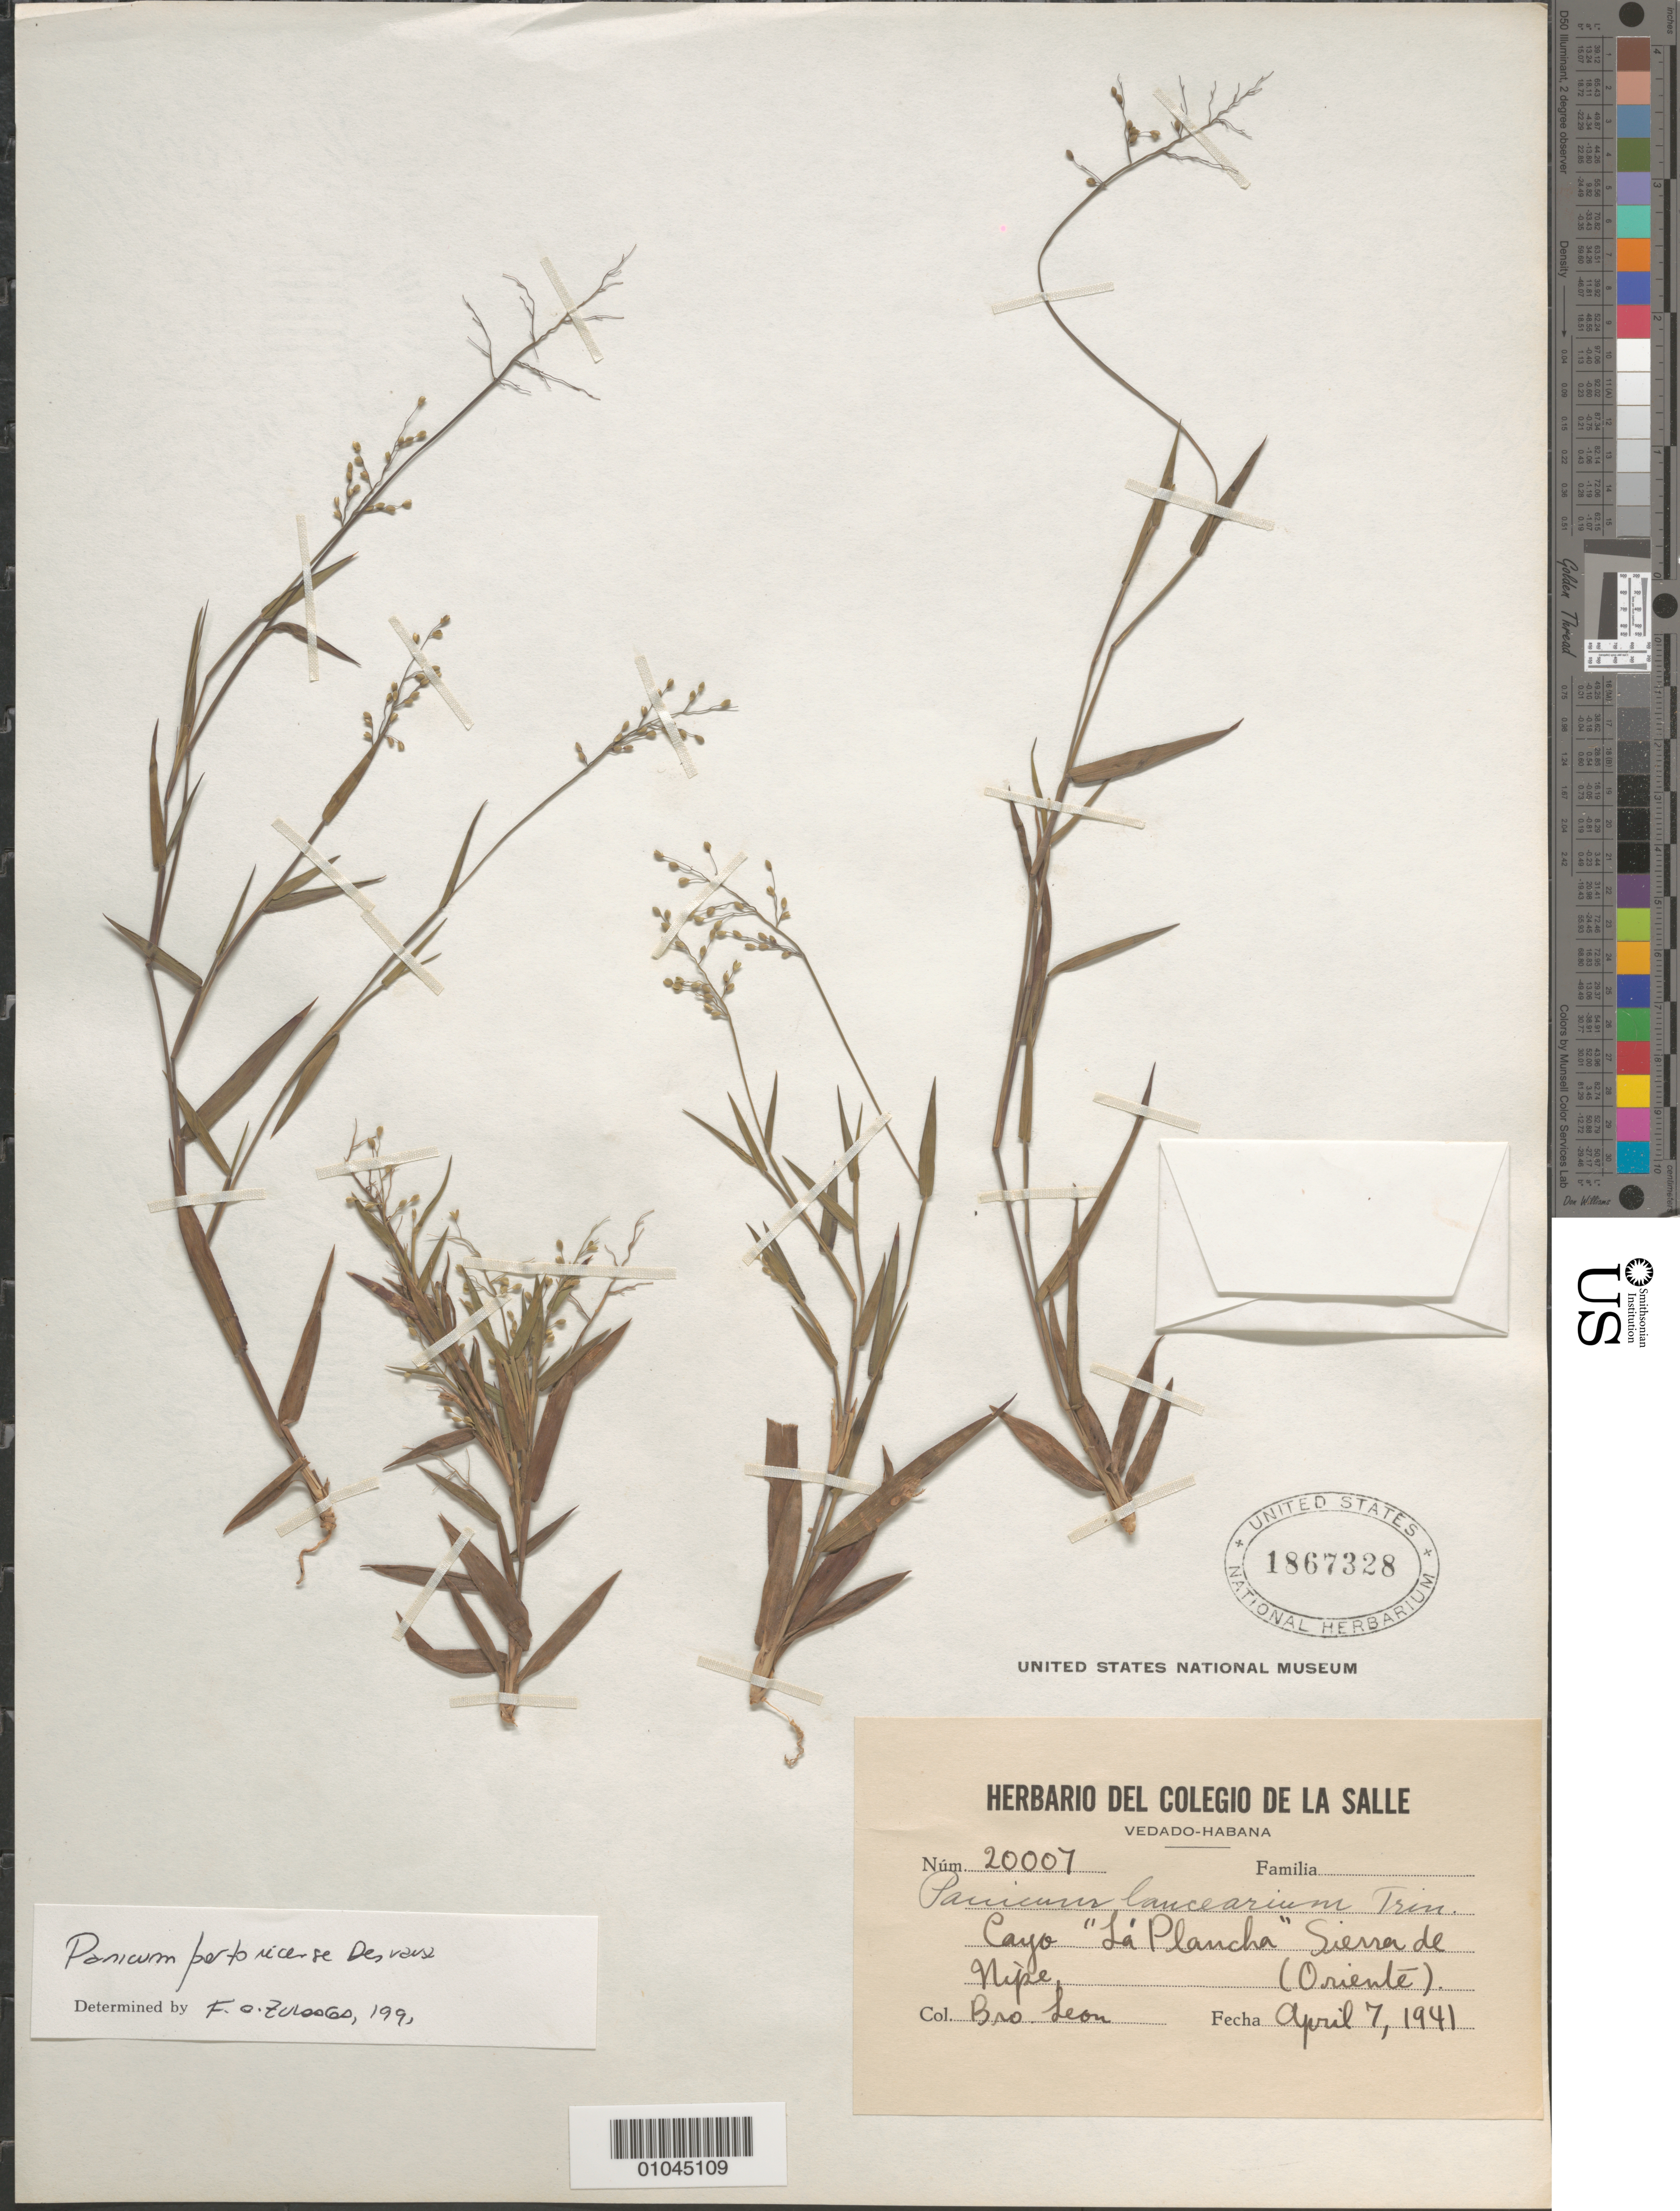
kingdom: Plantae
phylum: Tracheophyta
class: Liliopsida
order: Poales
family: Poaceae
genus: Panicum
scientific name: Panicum portoricense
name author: Desv. ex Ham.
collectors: Bro. León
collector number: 20007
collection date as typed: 07 Apr 1941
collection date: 1941-04-07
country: Cuba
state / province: Holguín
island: Cuba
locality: Sierra de Nipe, Cayo "La Plancha"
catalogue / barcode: US 1867328